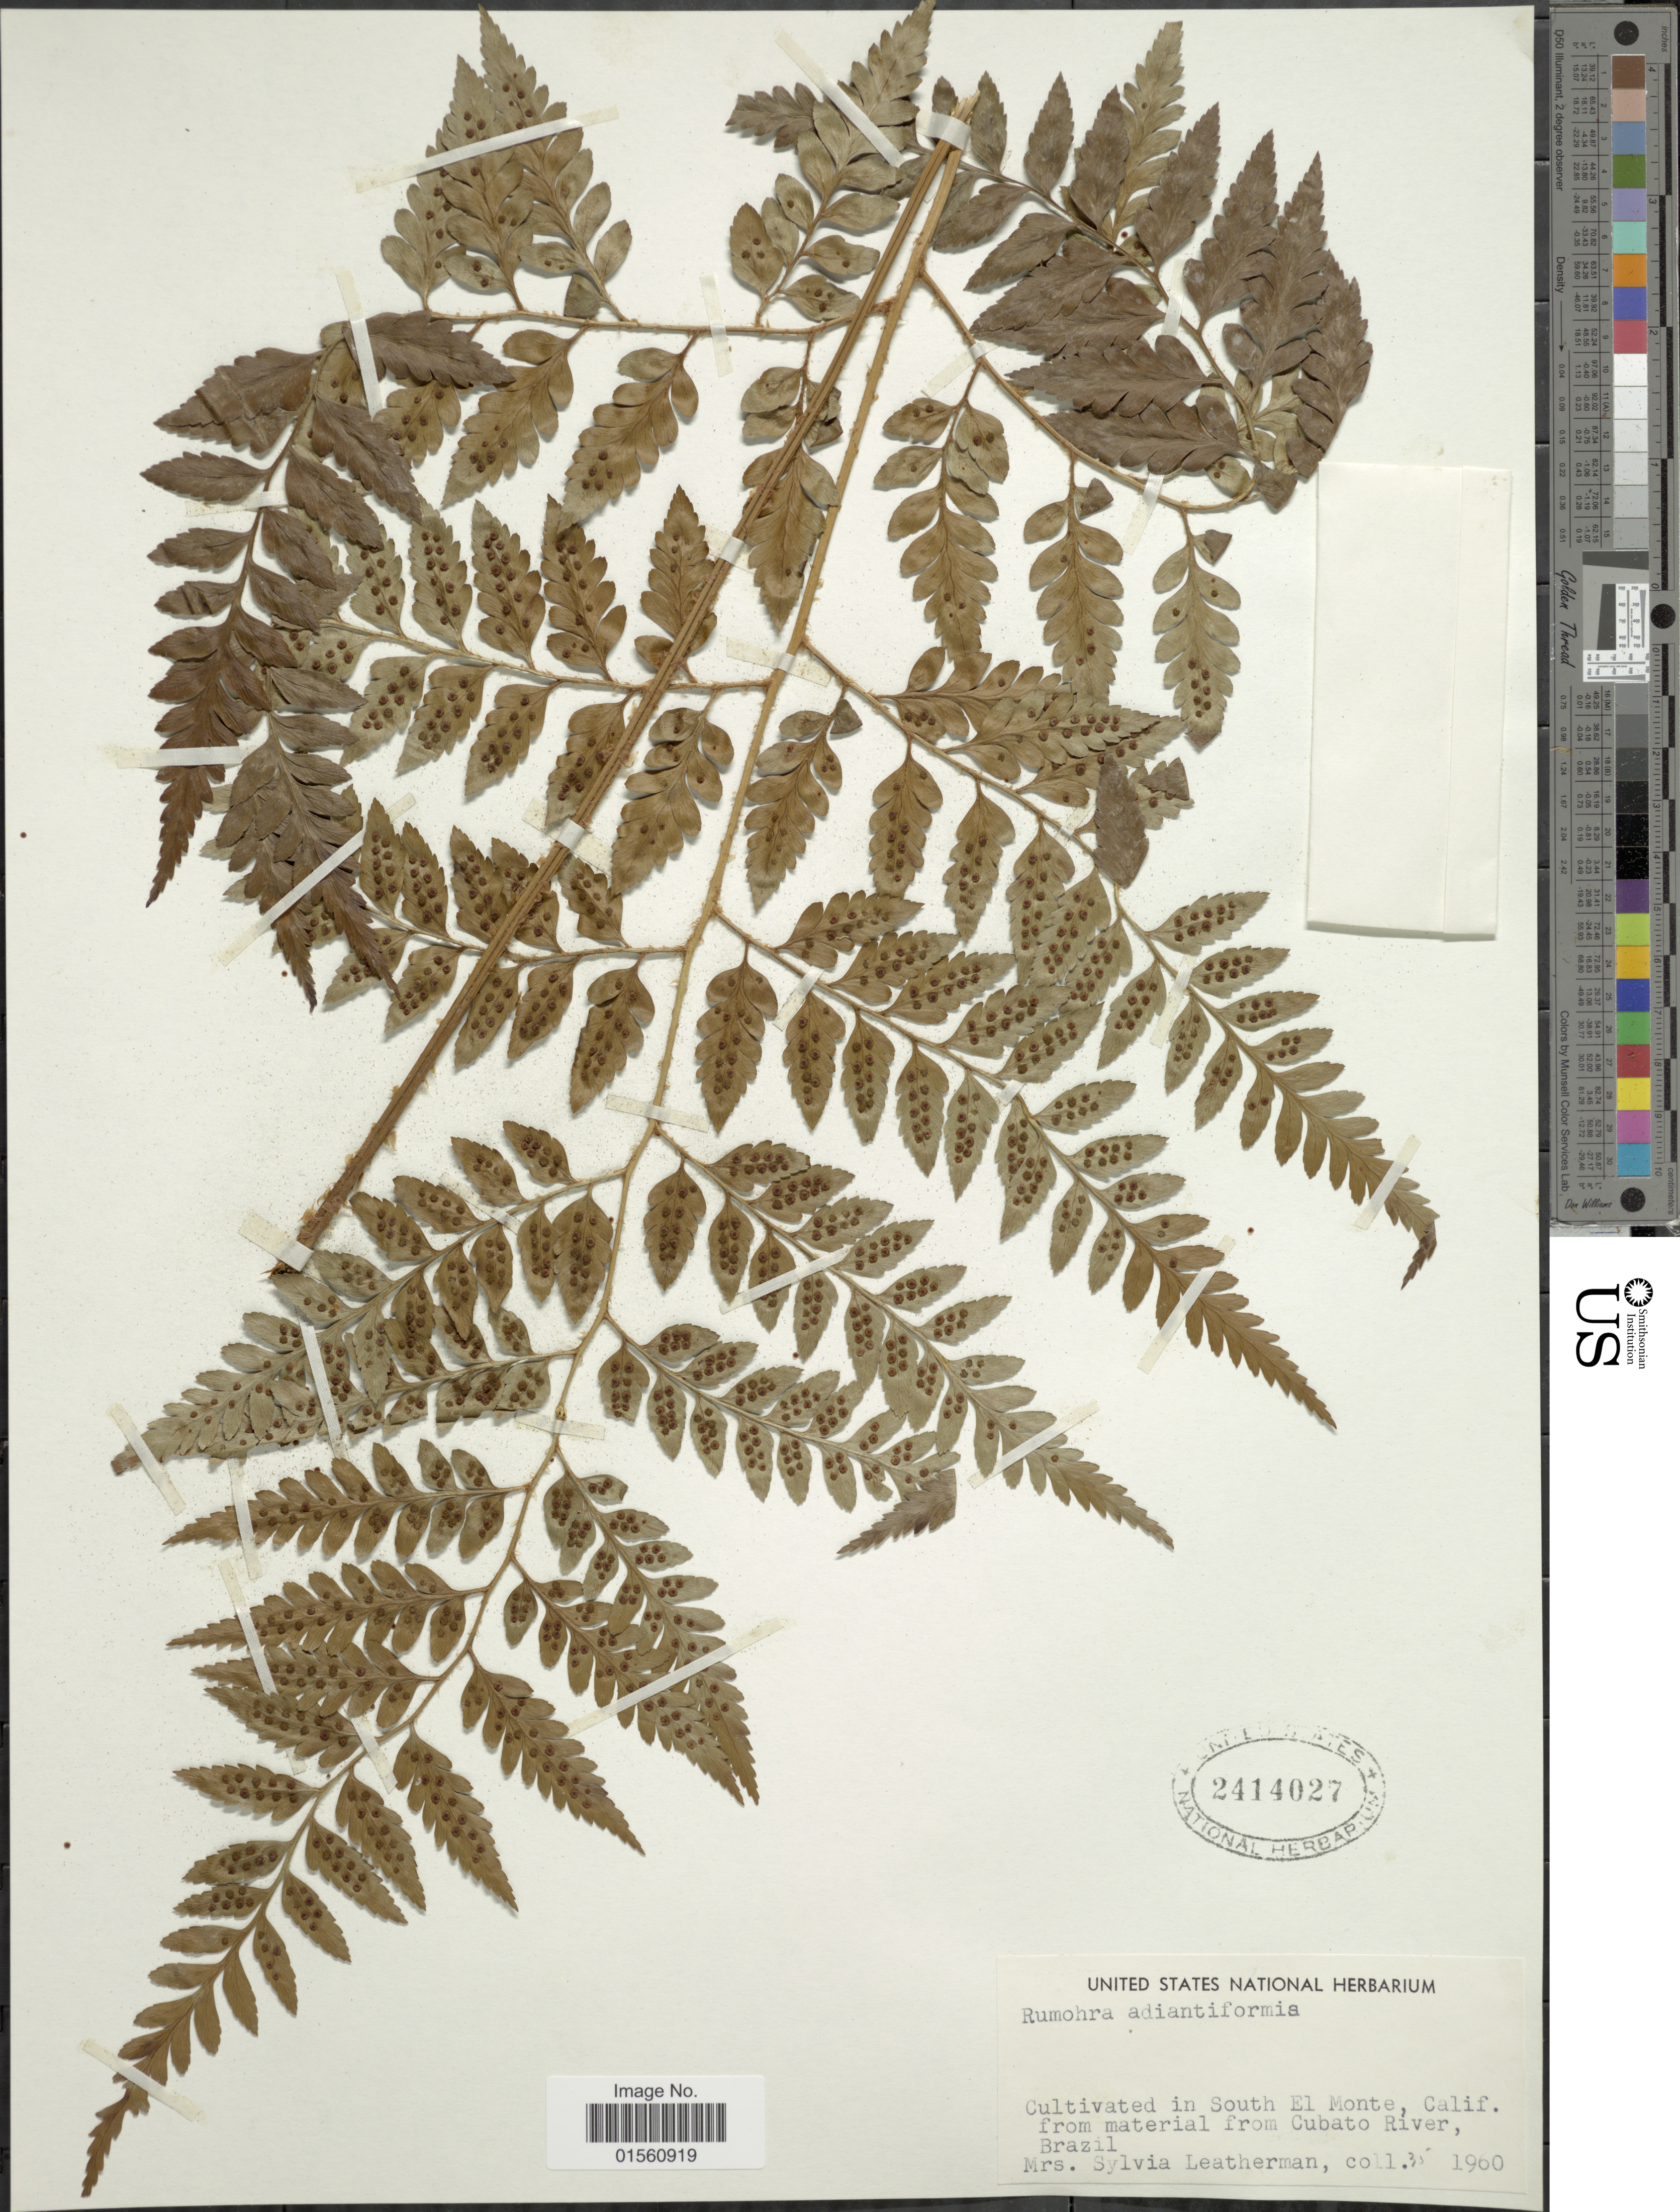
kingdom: Plantae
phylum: Tracheophyta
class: Polypodiopsida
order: Polypodiales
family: Dryopteridaceae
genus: Rumohra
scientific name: Rumohra adiantiformis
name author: (G. Forst.) Ching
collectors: S. Leatherman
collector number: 35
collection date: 1960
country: United States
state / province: California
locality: South El Monte, Calif.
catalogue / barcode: US 2414027